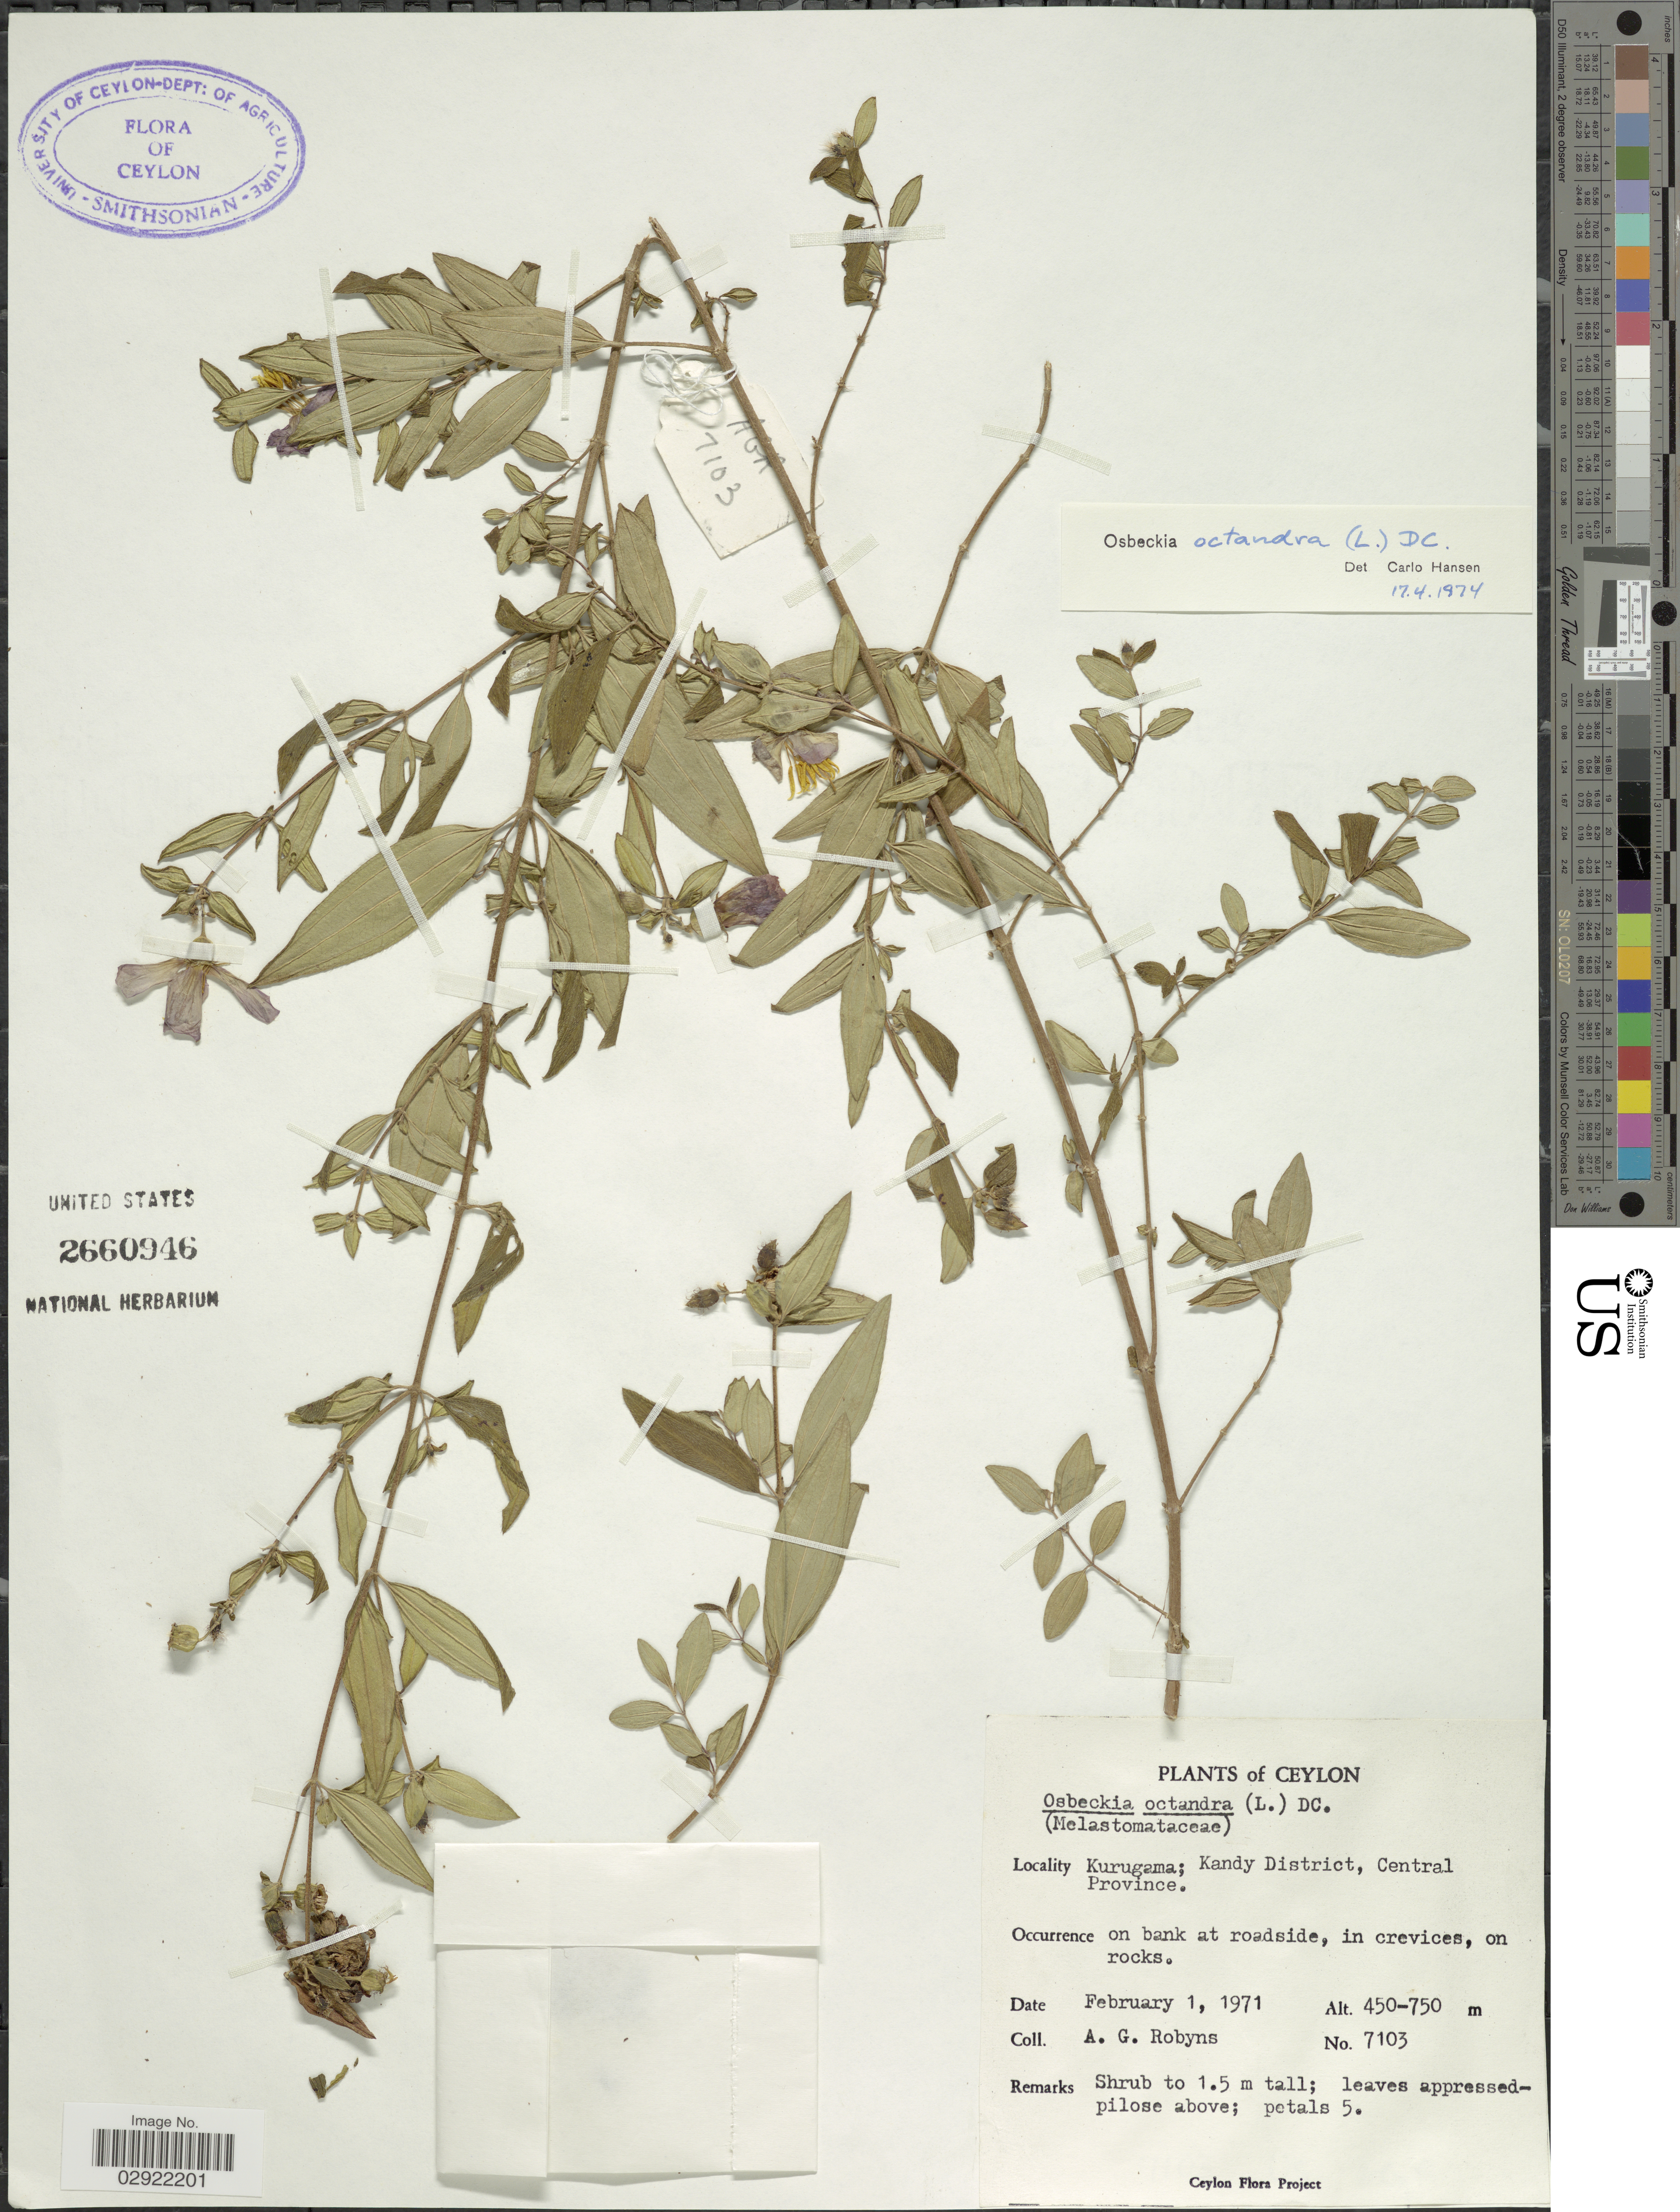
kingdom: Plantae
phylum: Tracheophyta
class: Magnoliopsida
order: Myrtales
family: Melastomataceae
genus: Osbeckia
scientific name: Osbeckia octandra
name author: DC.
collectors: A. Robyns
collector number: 7103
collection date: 1971-02-01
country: Sri Lanka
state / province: Central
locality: Ceylon. Kurugama; Kandy District.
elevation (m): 450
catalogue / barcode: US 2660946